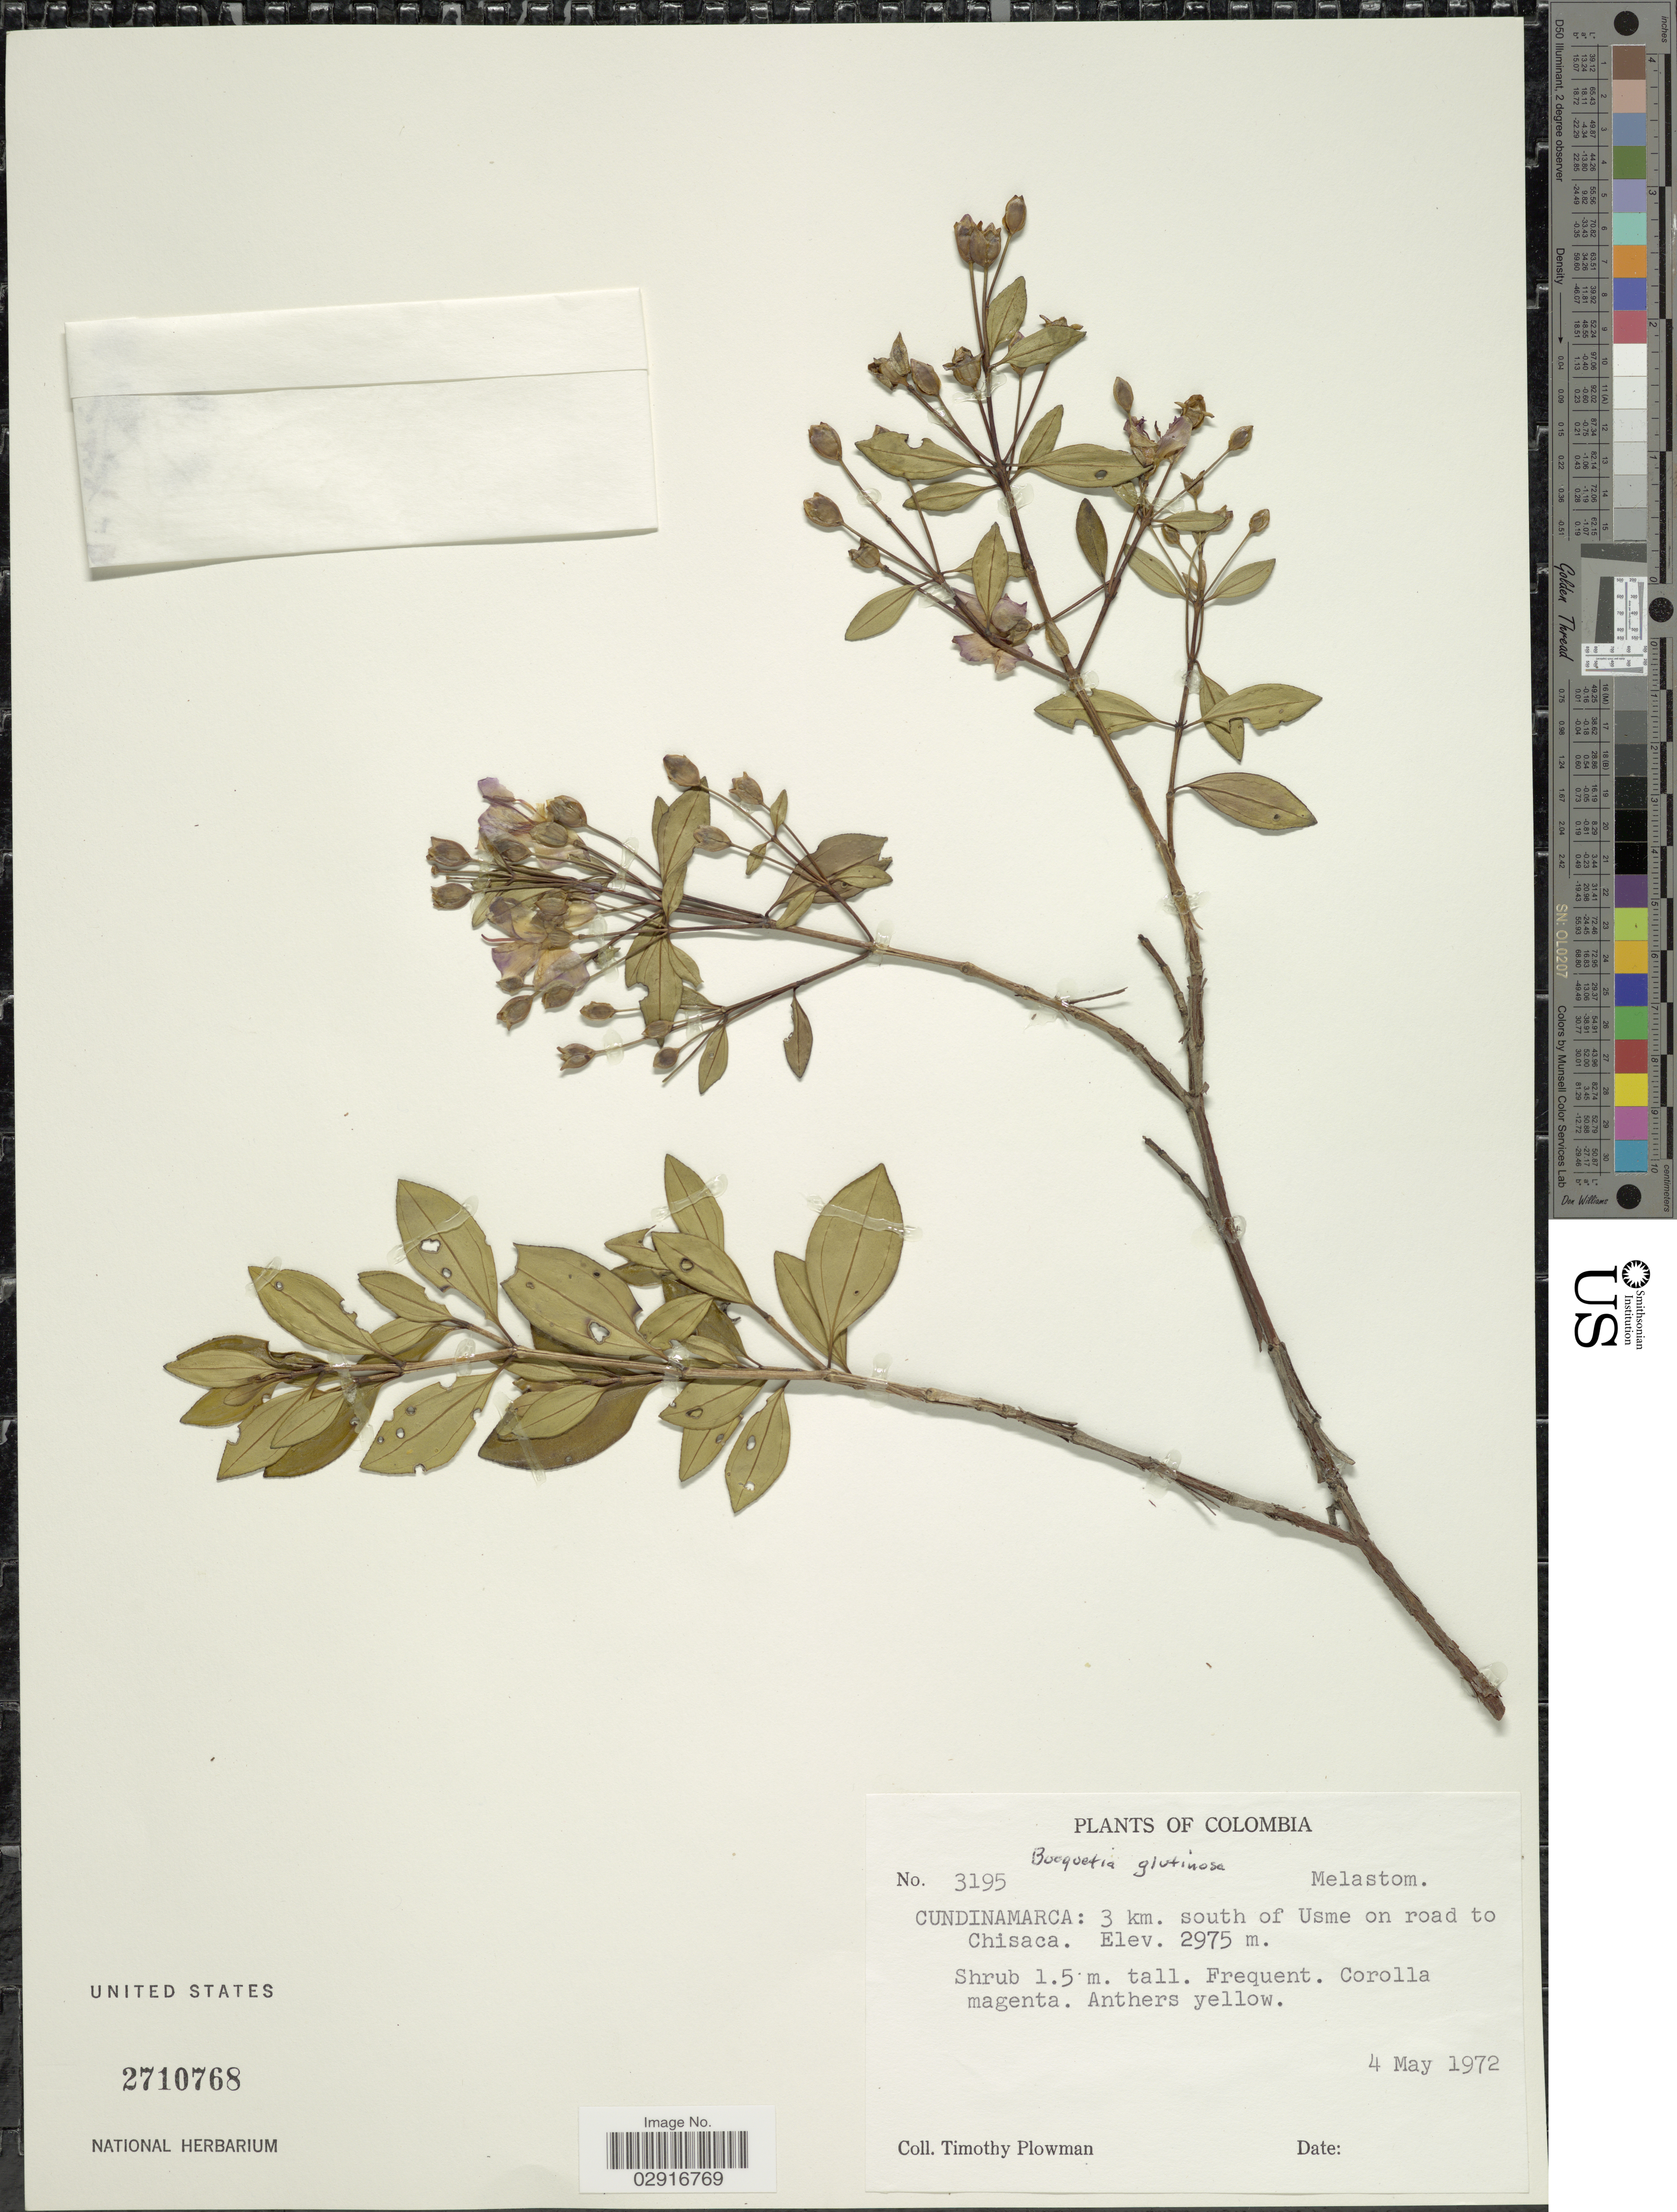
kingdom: Plantae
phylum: Tracheophyta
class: Magnoliopsida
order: Myrtales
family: Melastomataceae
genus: Bucquetia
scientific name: Bucquetia glutinosa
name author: DC.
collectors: T. Plowman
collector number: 3195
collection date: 1972-05-04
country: Colombia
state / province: Cundinamarca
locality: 3 km. south of Usme on road to Chisaca.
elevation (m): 2975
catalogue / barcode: US 2710768